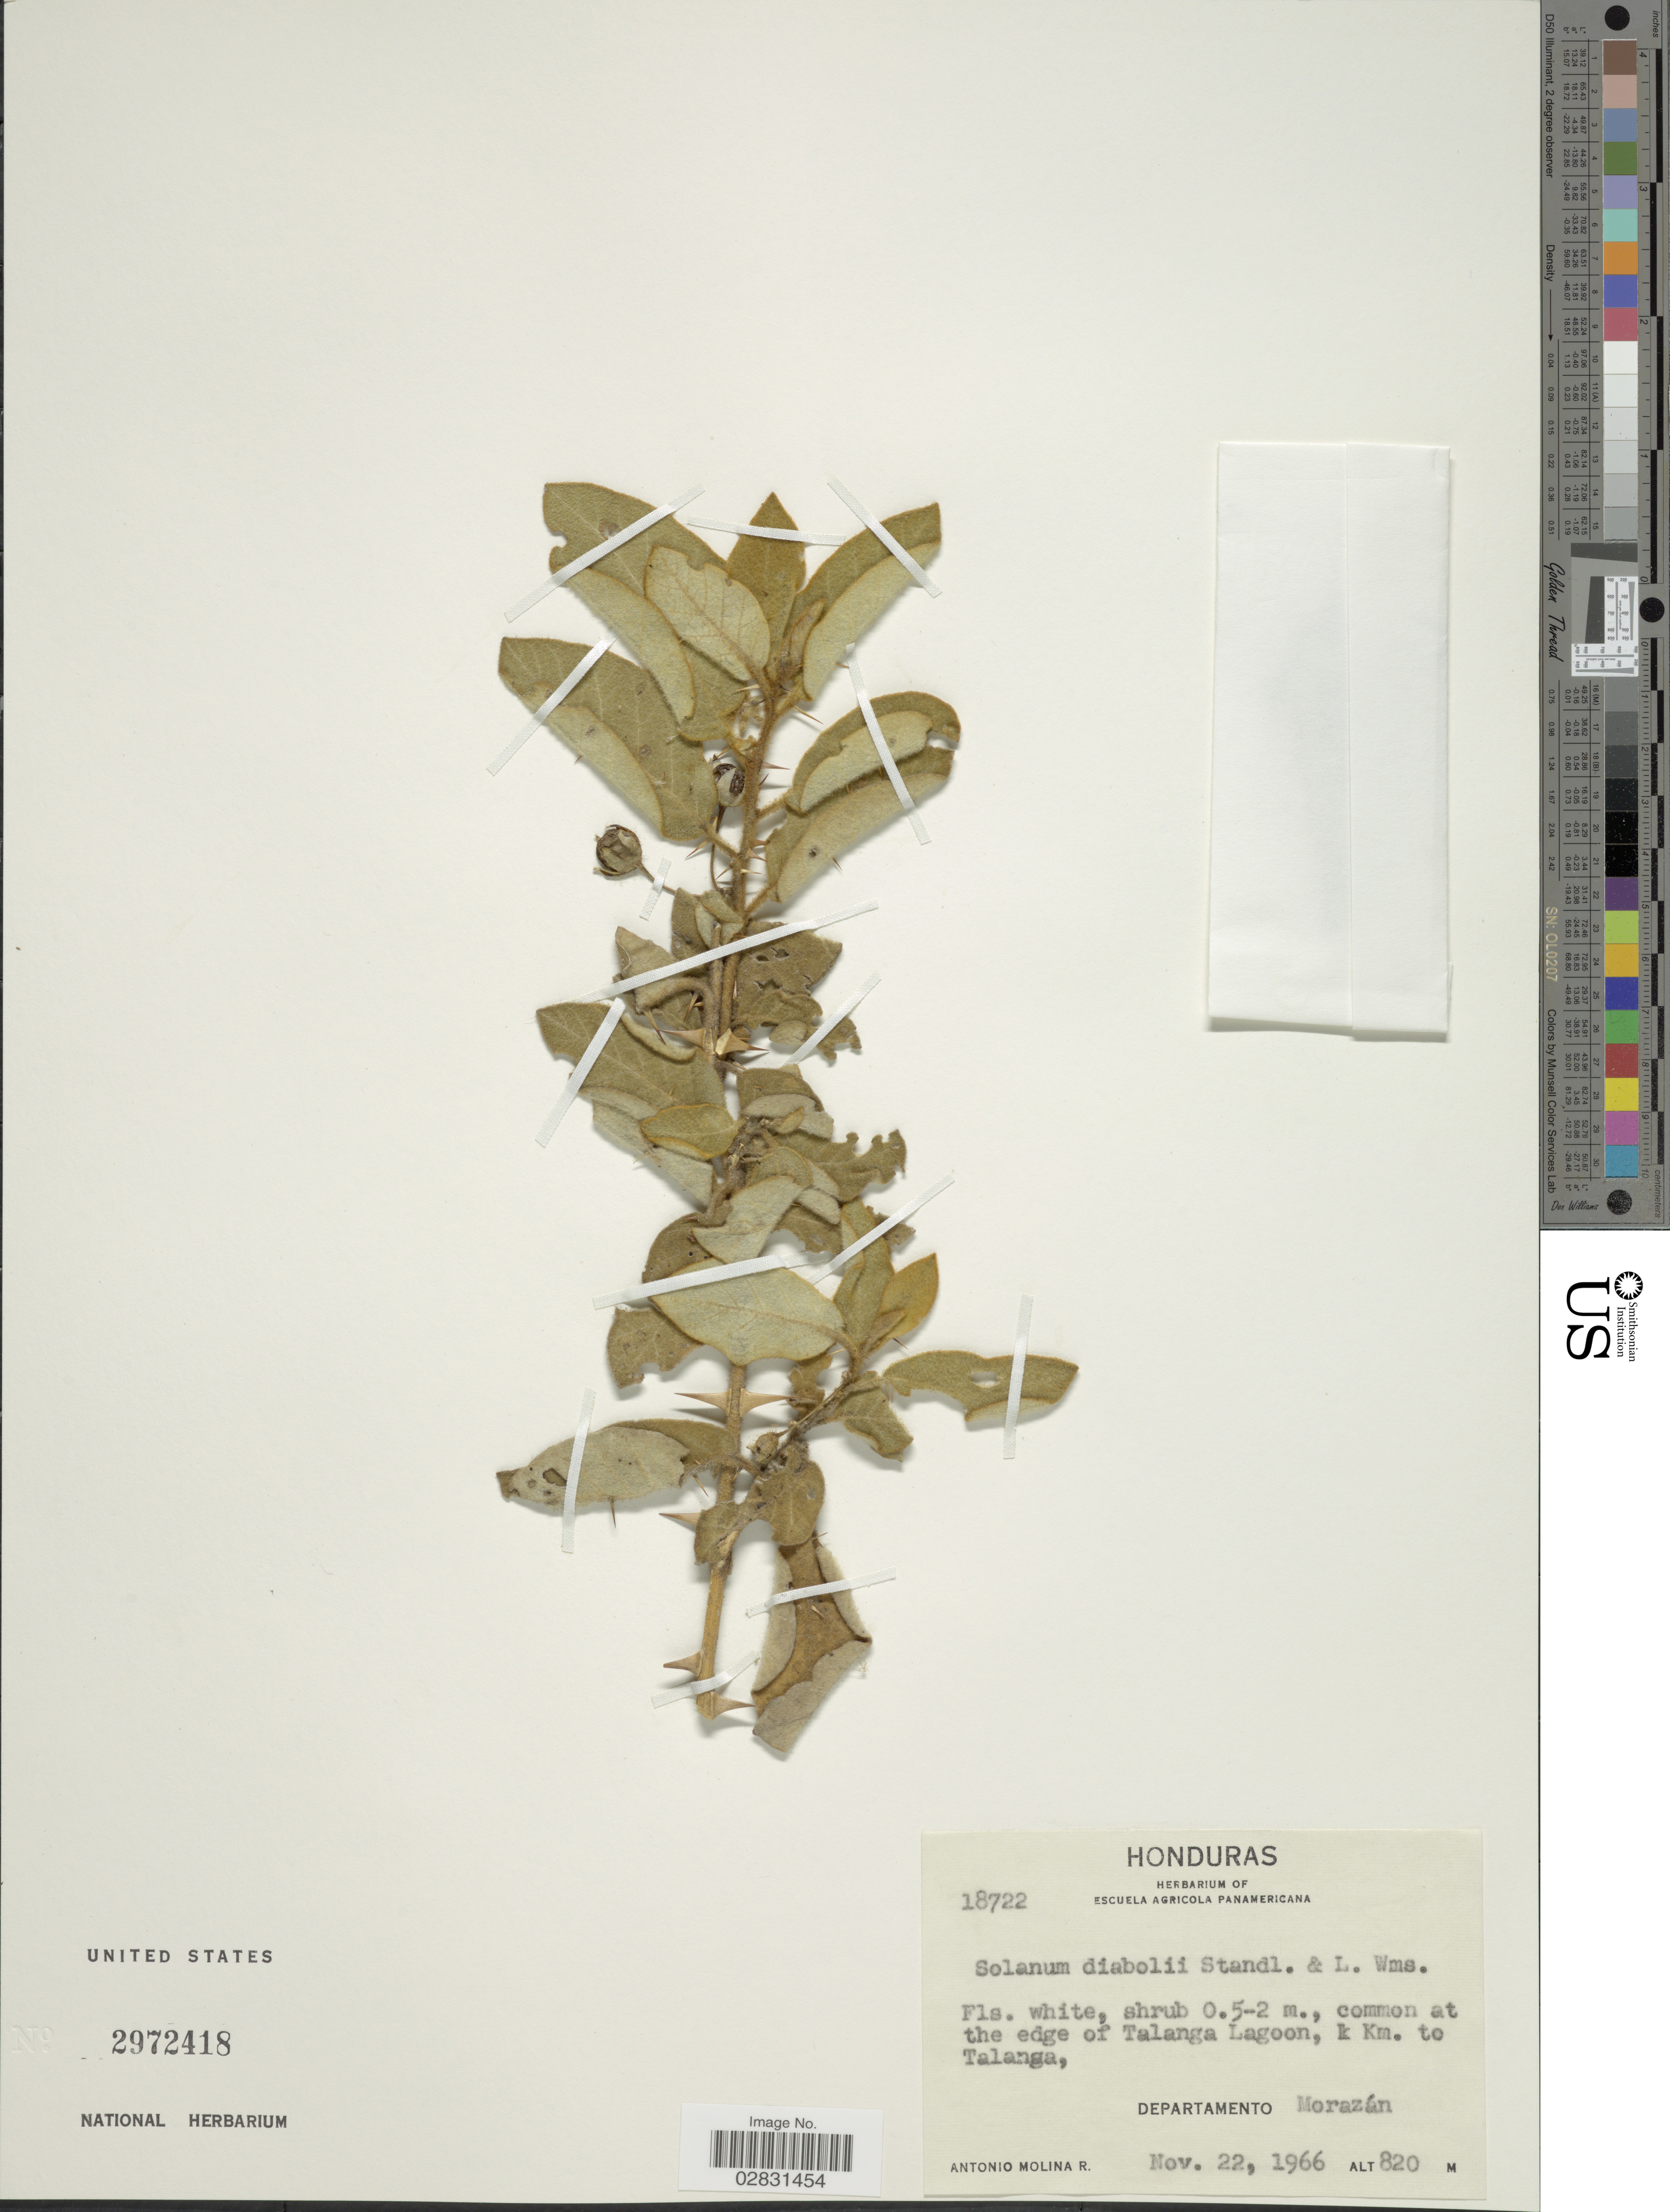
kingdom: Plantae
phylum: Tracheophyta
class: Magnoliopsida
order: Solanales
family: Solanaceae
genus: Solanum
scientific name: Solanum diaboli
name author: Standl. & Steyerm.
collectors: A. Molina R.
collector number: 18722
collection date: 1966-11-22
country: Honduras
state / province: Fco. Morazán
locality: Common at the edge of Talanga Lagoon, 1 Km. to Talanga, Departamento Morazán.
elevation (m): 820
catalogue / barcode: US 2972418